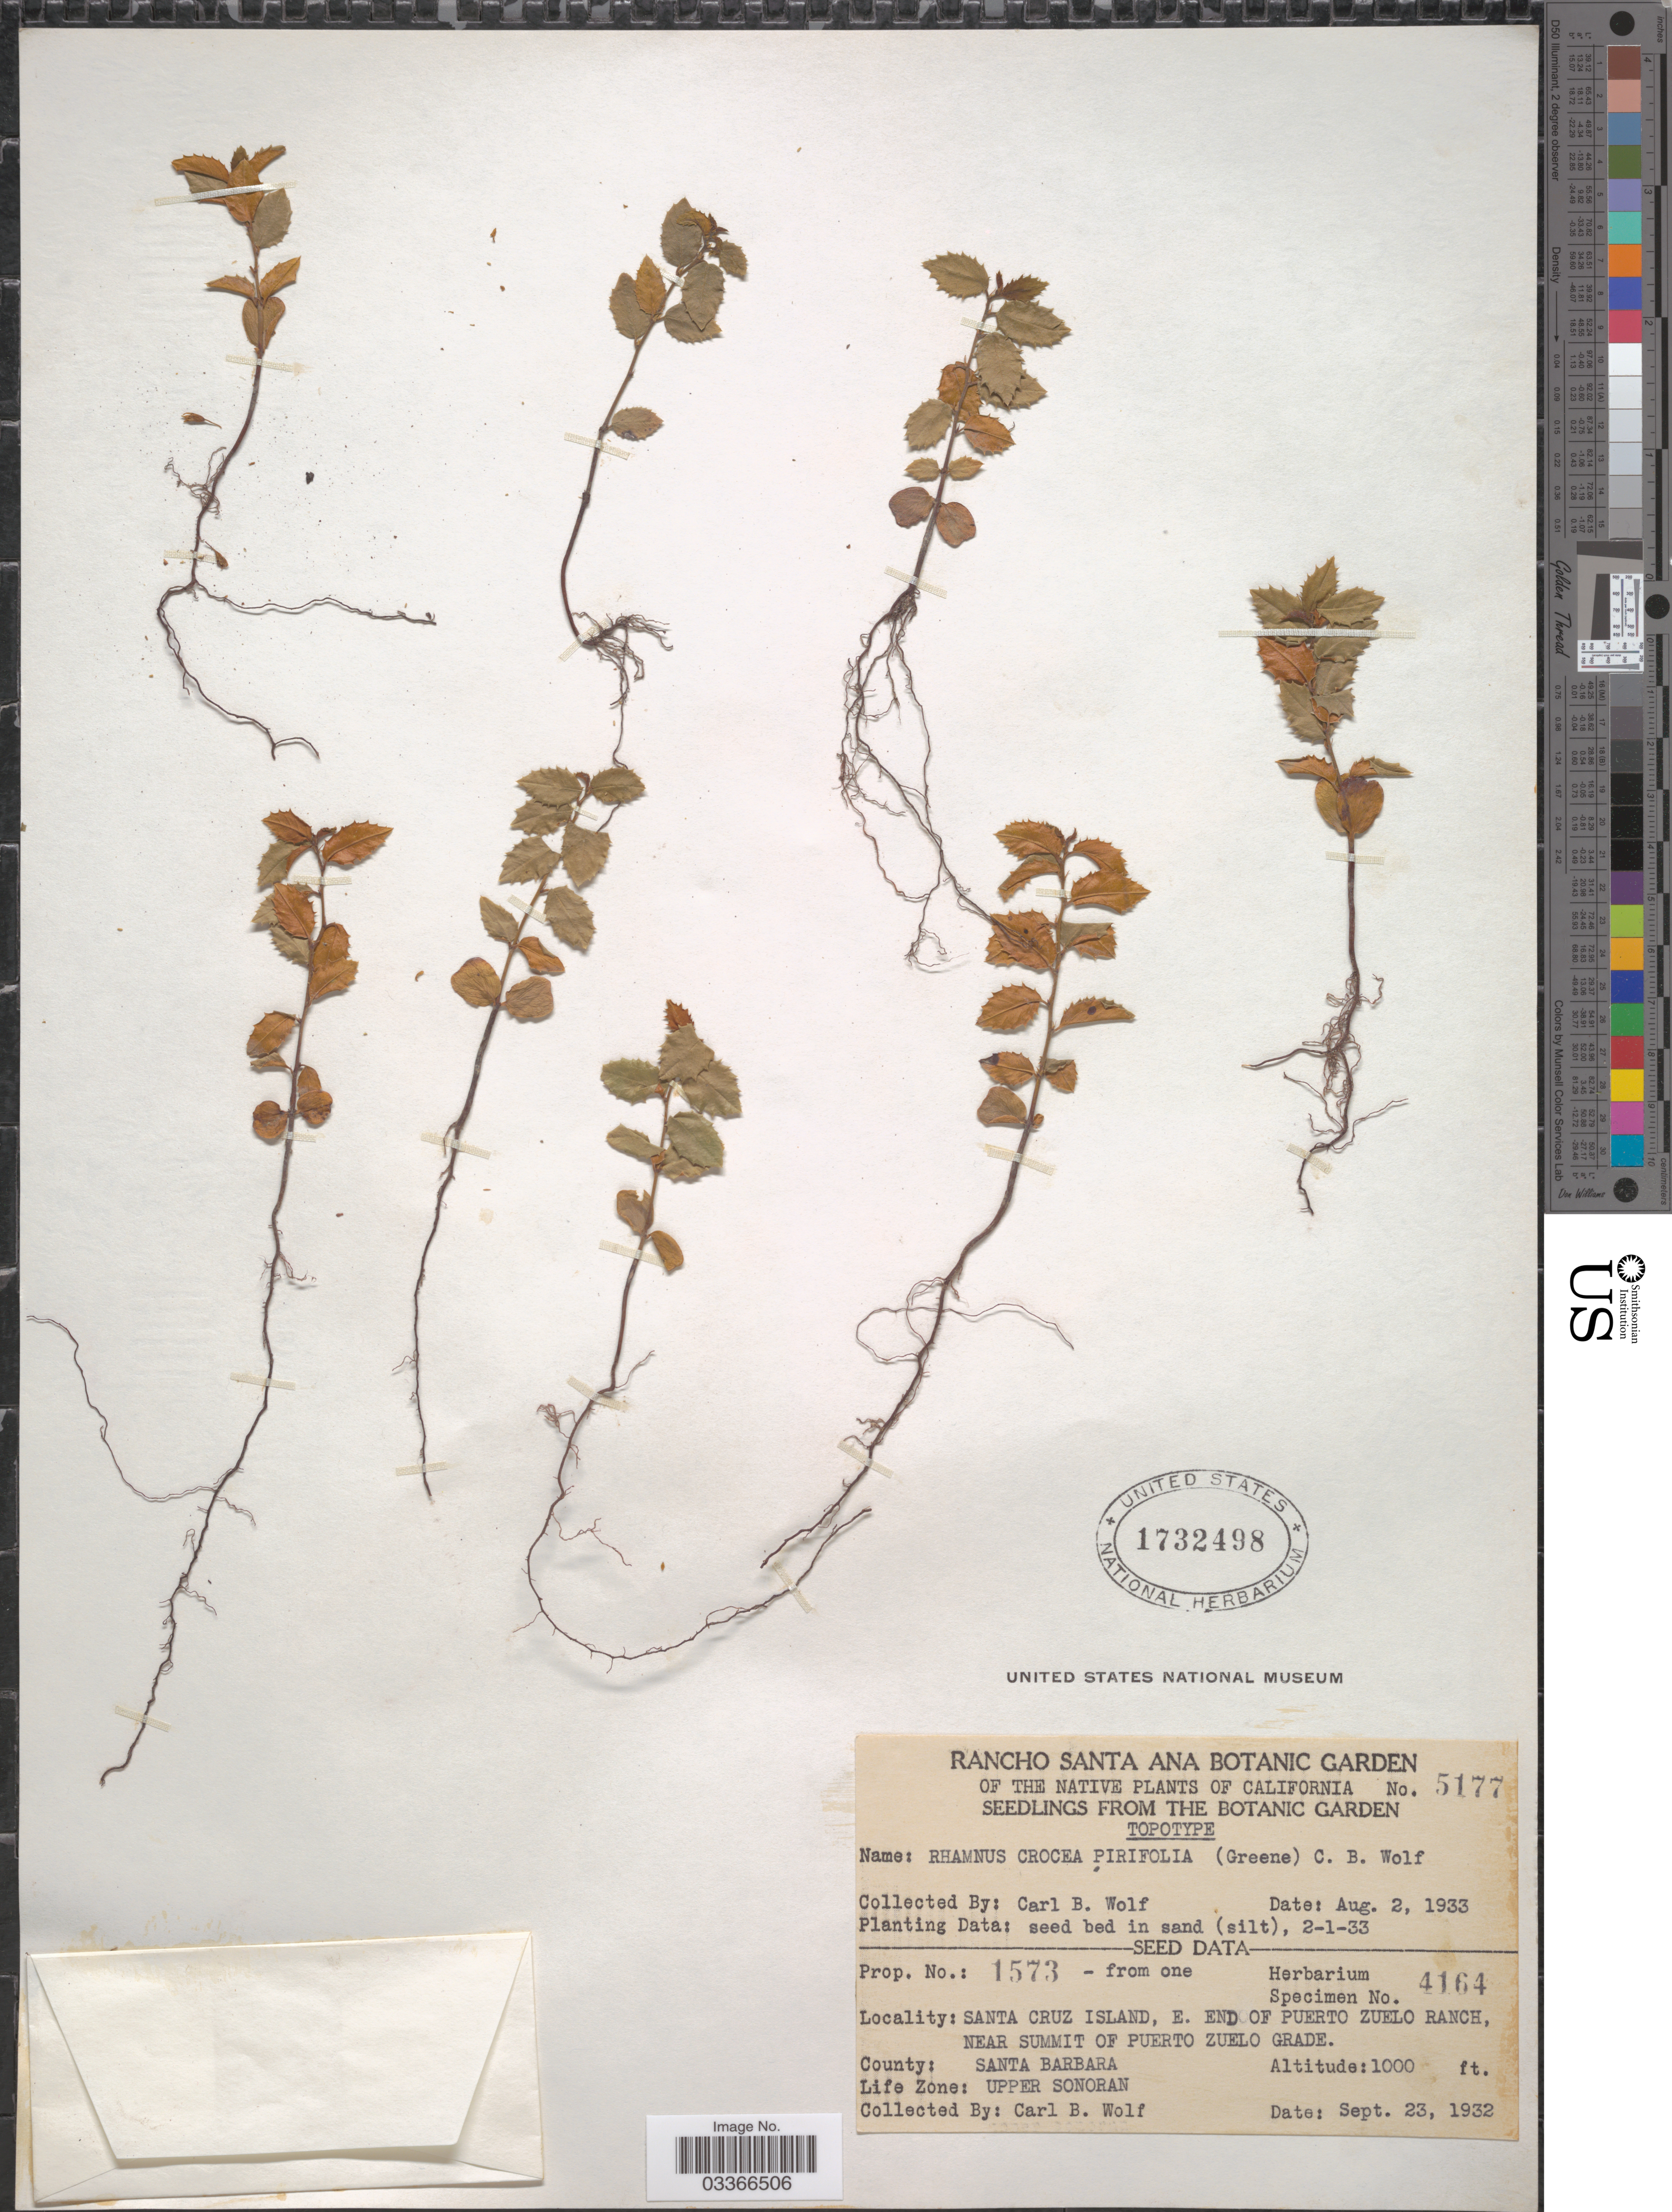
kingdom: Plantae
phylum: Tracheophyta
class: Magnoliopsida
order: Rosales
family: Rhamnaceae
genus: Rhamnus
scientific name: Rhamnus crocea var. pirifolia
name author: (Greene) Little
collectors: C. B. Wolf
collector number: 5177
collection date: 1933-08-02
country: United States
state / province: California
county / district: Orange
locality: Rancho Santa Ana Botanic Garden.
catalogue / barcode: US 1732498